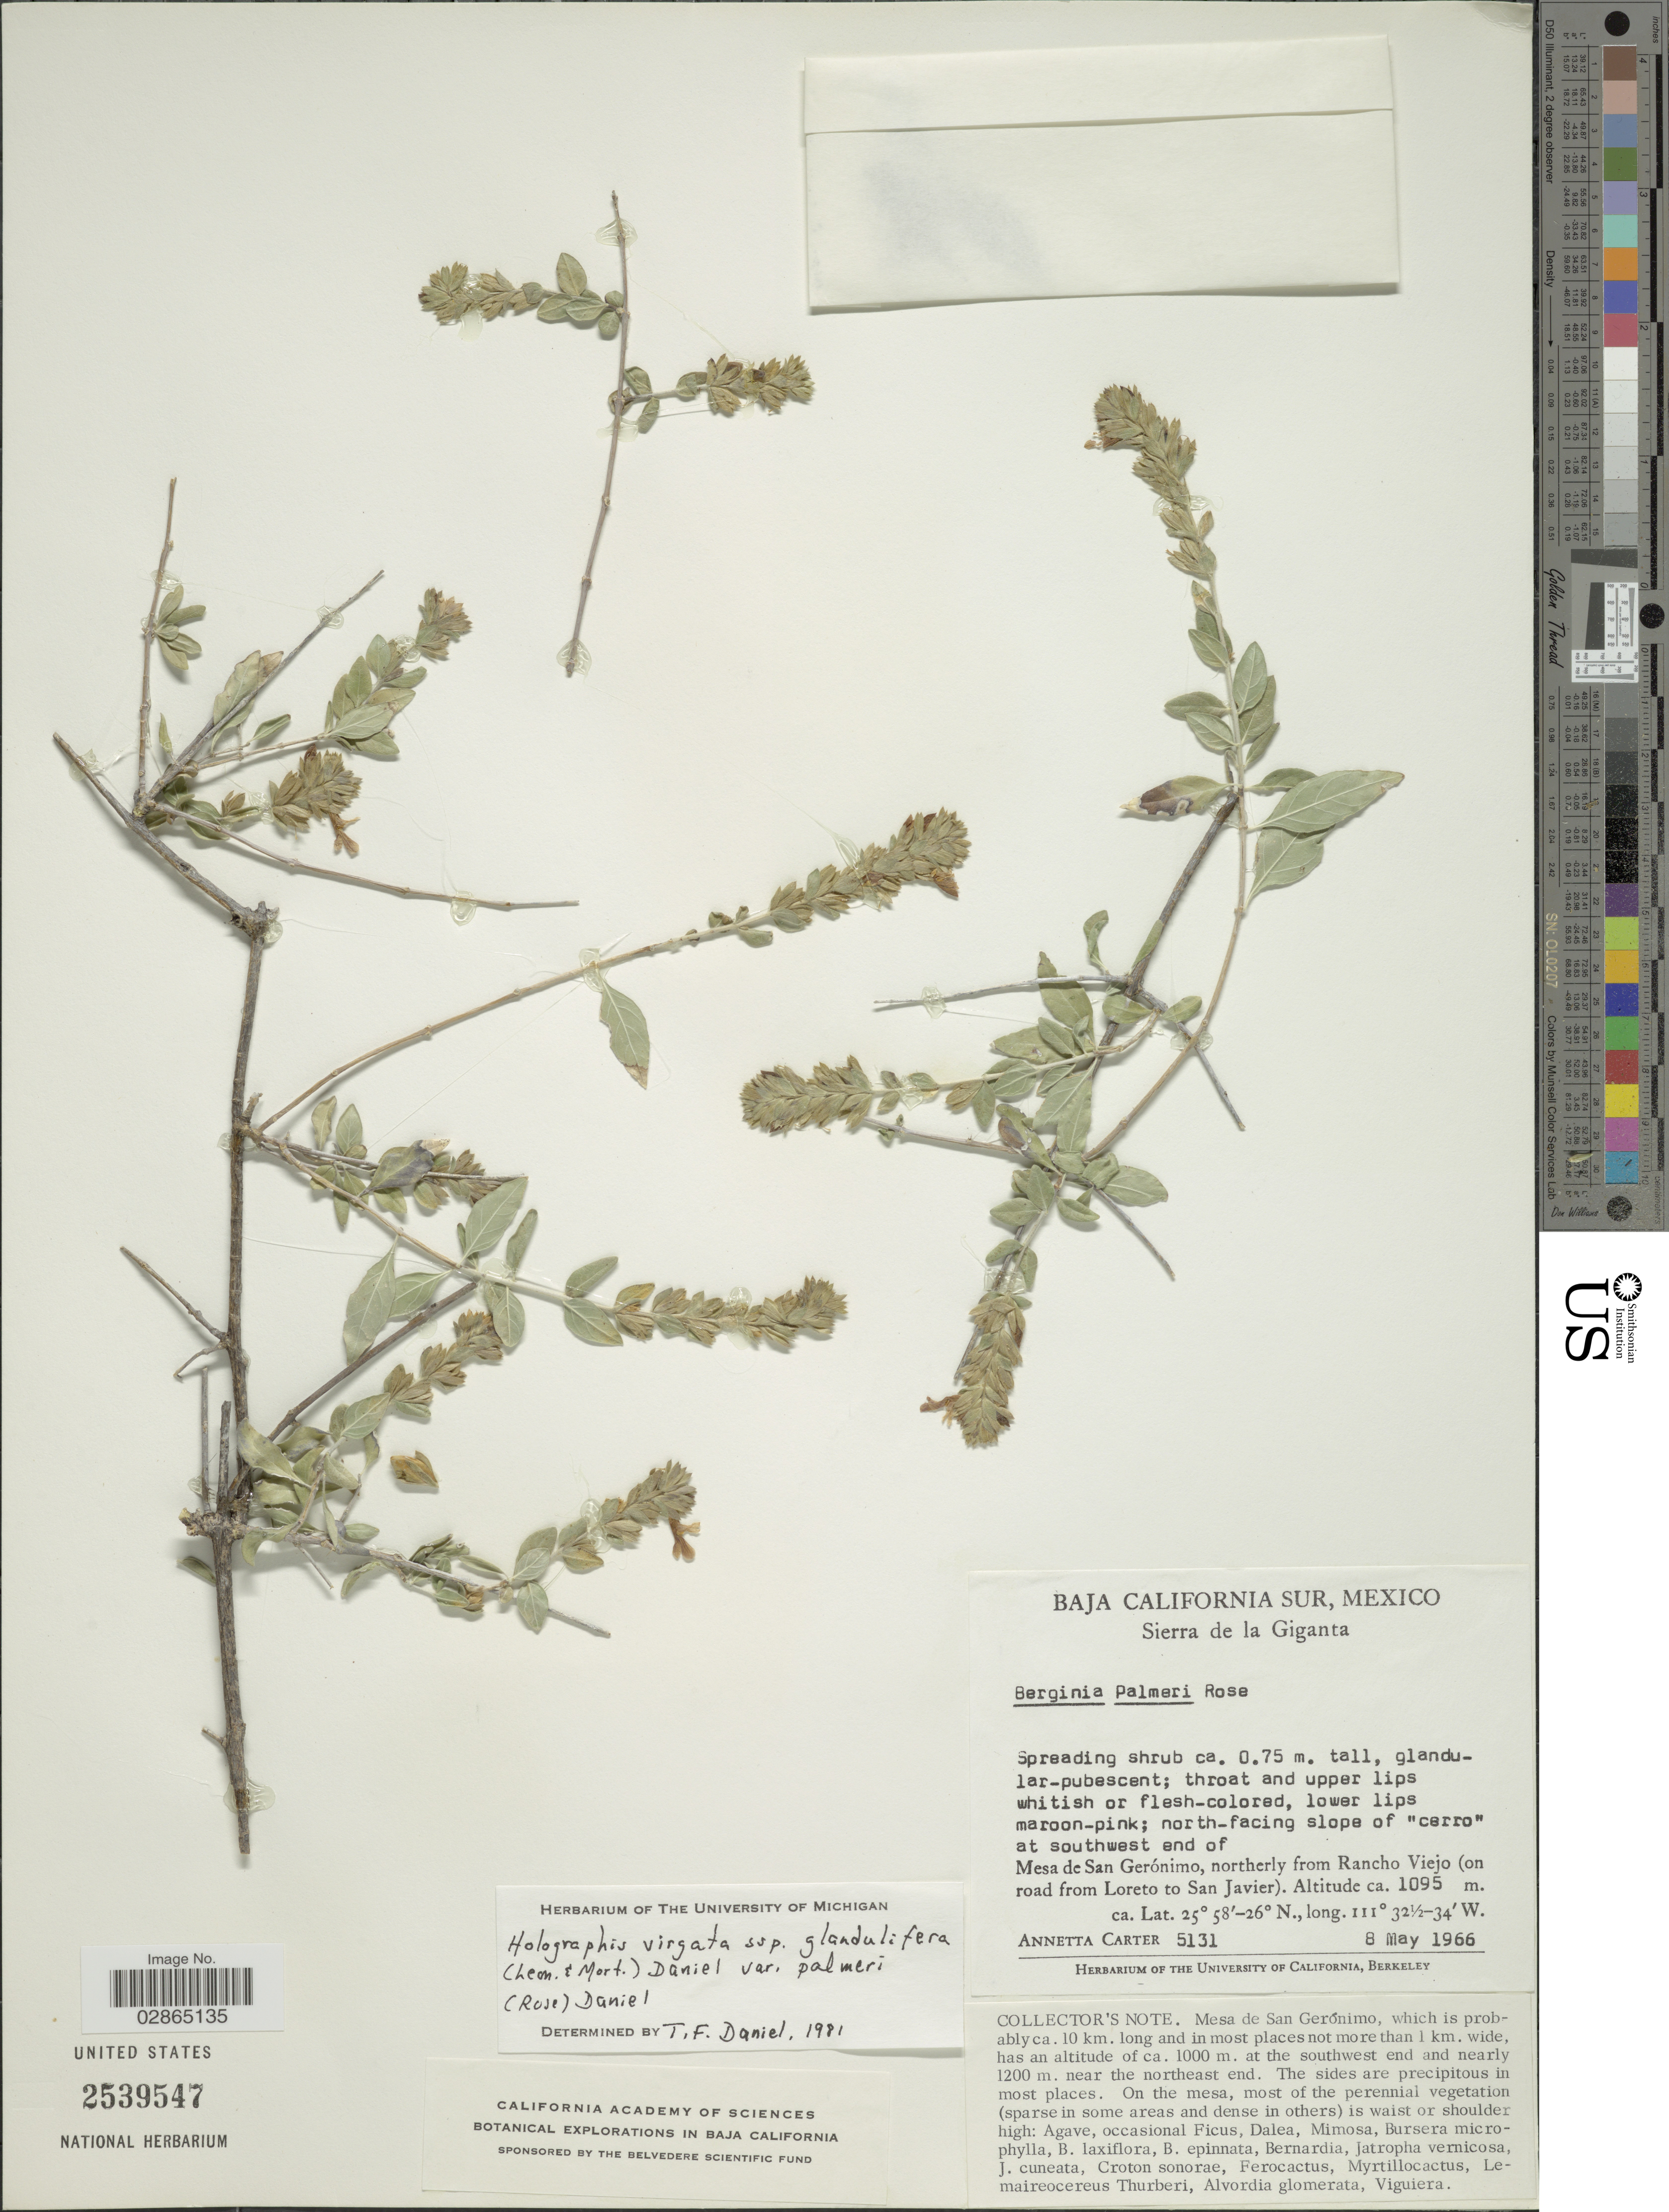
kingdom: Plantae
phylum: Tracheophyta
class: Magnoliopsida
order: Lamiales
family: Acanthaceae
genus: Holographis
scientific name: Holographis virgata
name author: (Harv. ex Benth.) T.F. Daniel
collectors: A. Carter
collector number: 5131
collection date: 1966-05-08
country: Mexico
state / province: Baja California Sur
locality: Sierra de la Giganta. North-facing slope of "cerro" at southwest end of Mesa de San Gerónimo, northerly from Rancho Viejo (on road from Loreto to San Javier).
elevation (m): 1095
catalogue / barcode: US 2539547